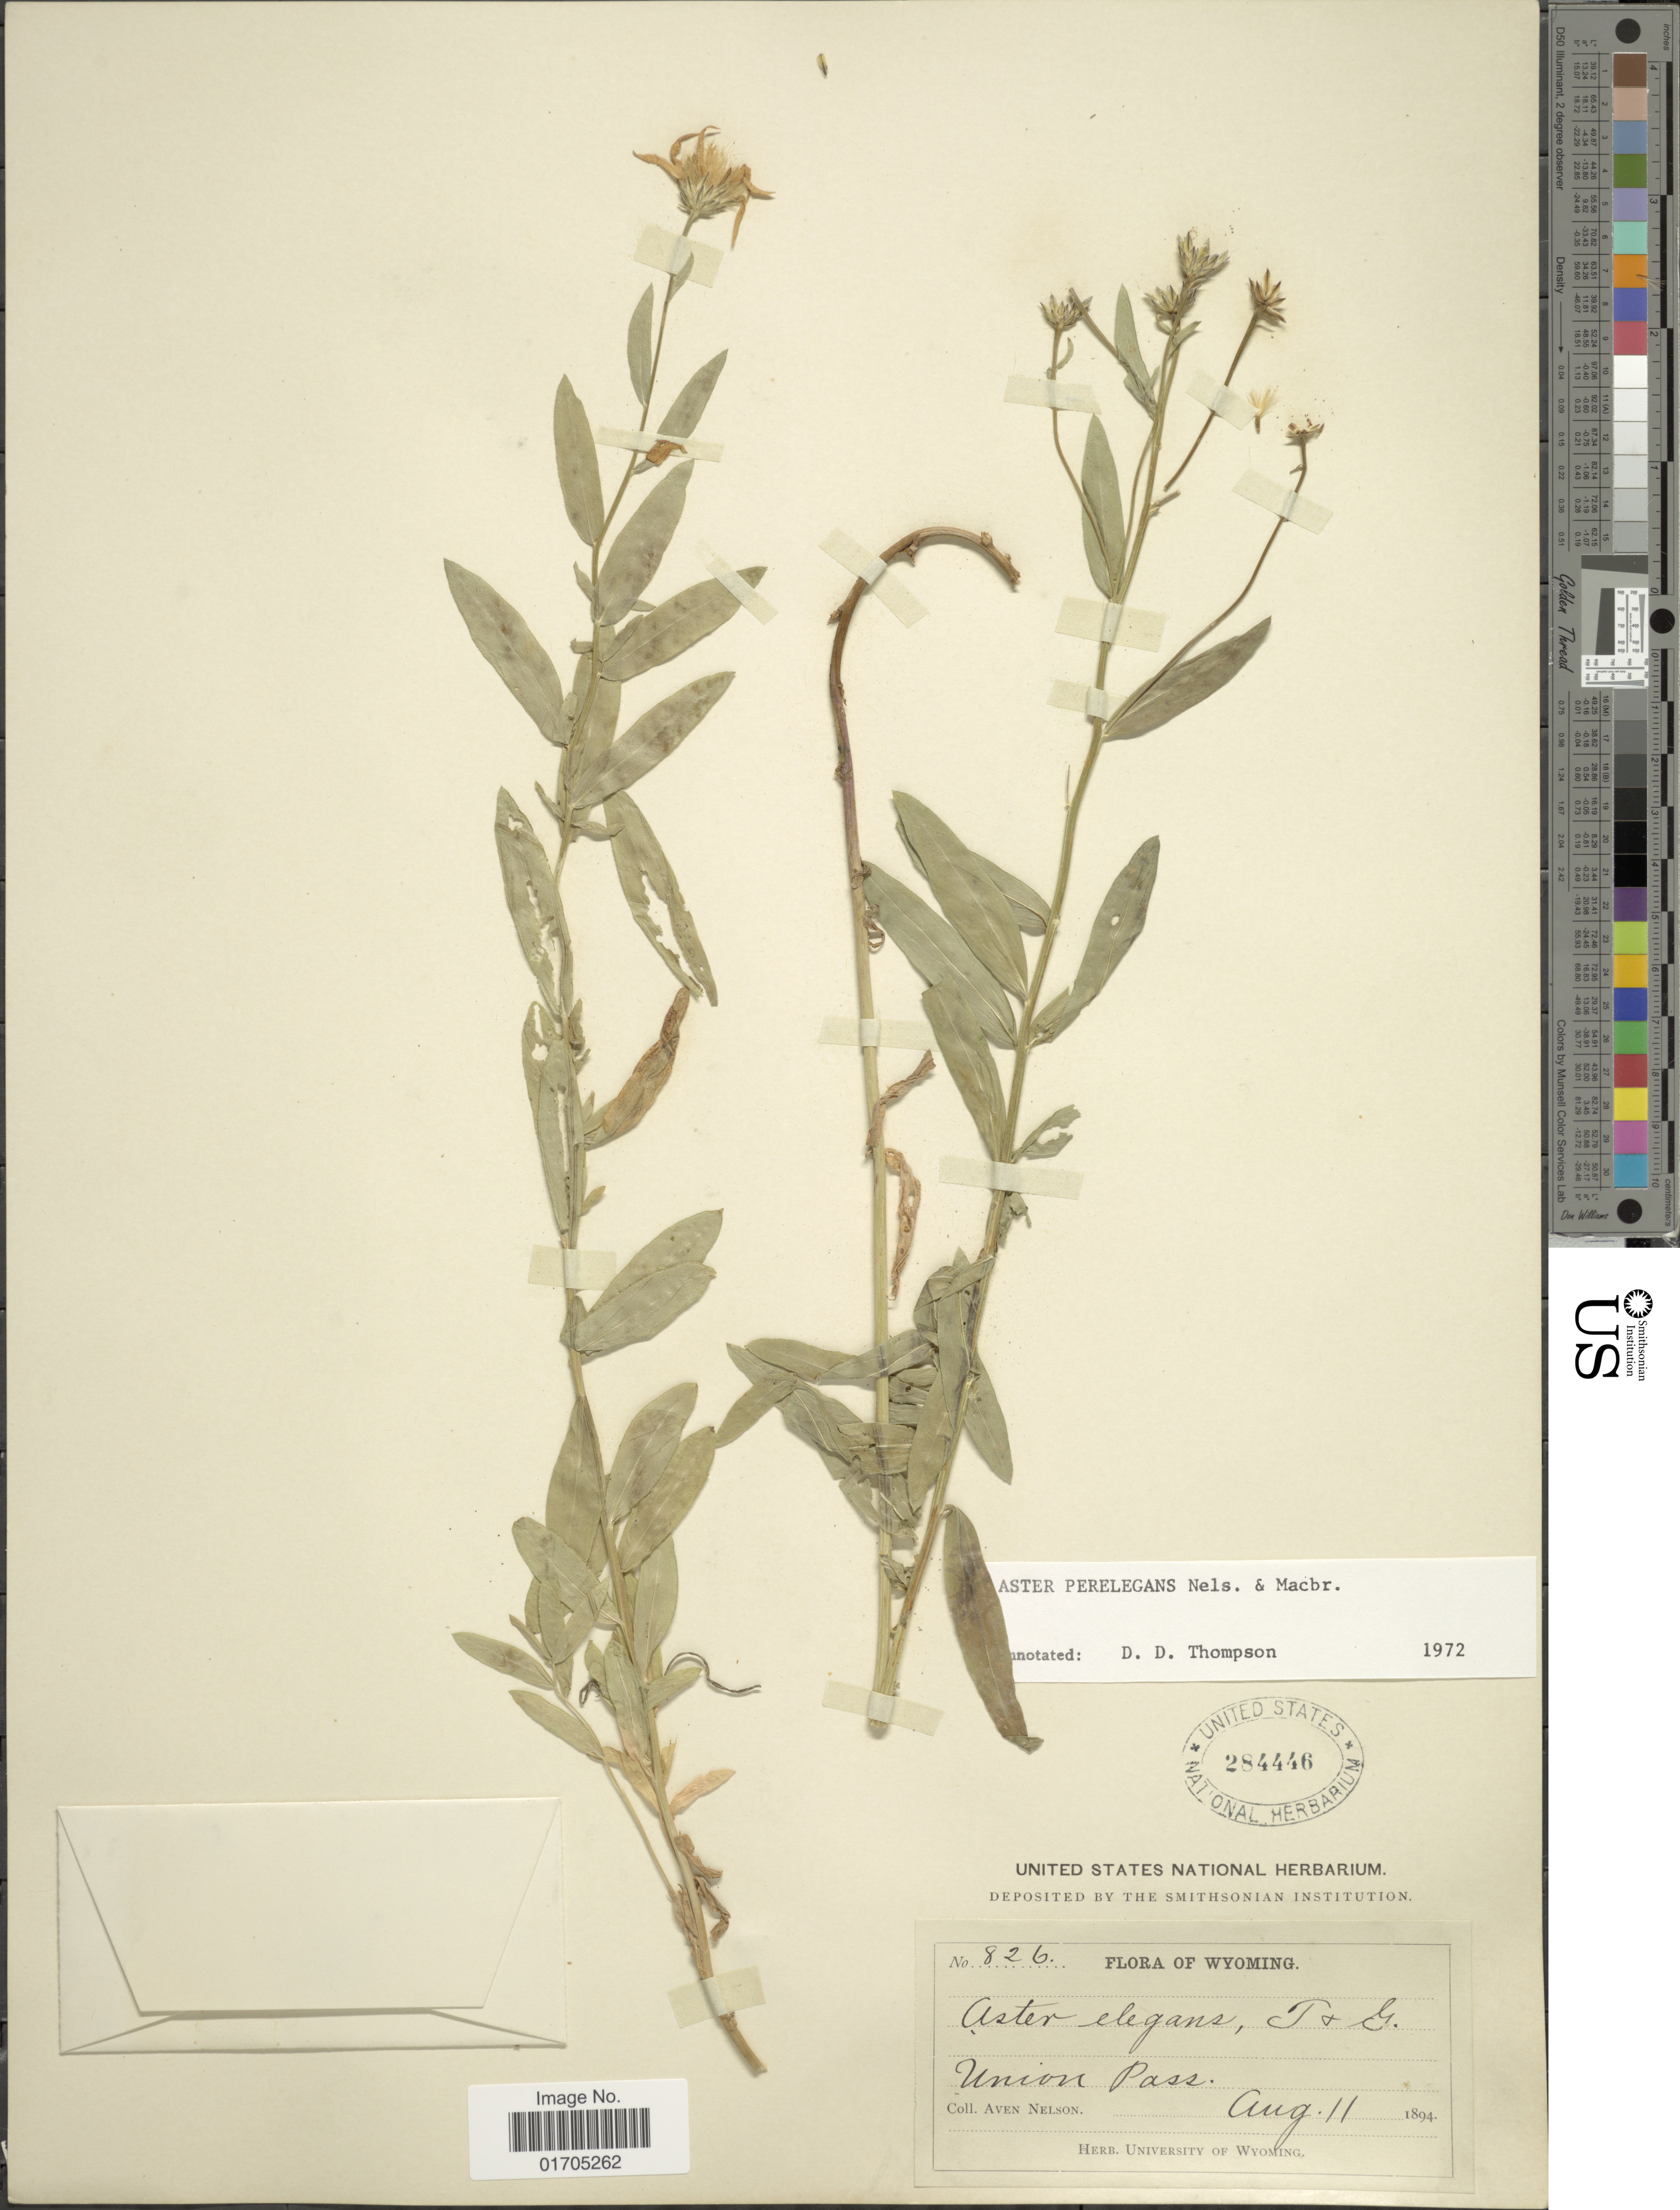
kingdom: Plantae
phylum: Tracheophyta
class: Magnoliopsida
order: Asterales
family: Asteraceae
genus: Eucephalus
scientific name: Eucephalus elegans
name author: Nutt.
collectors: A. Nelson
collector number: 826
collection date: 1894-08-11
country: United States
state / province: Wyoming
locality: Union Pass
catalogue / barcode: US 284446